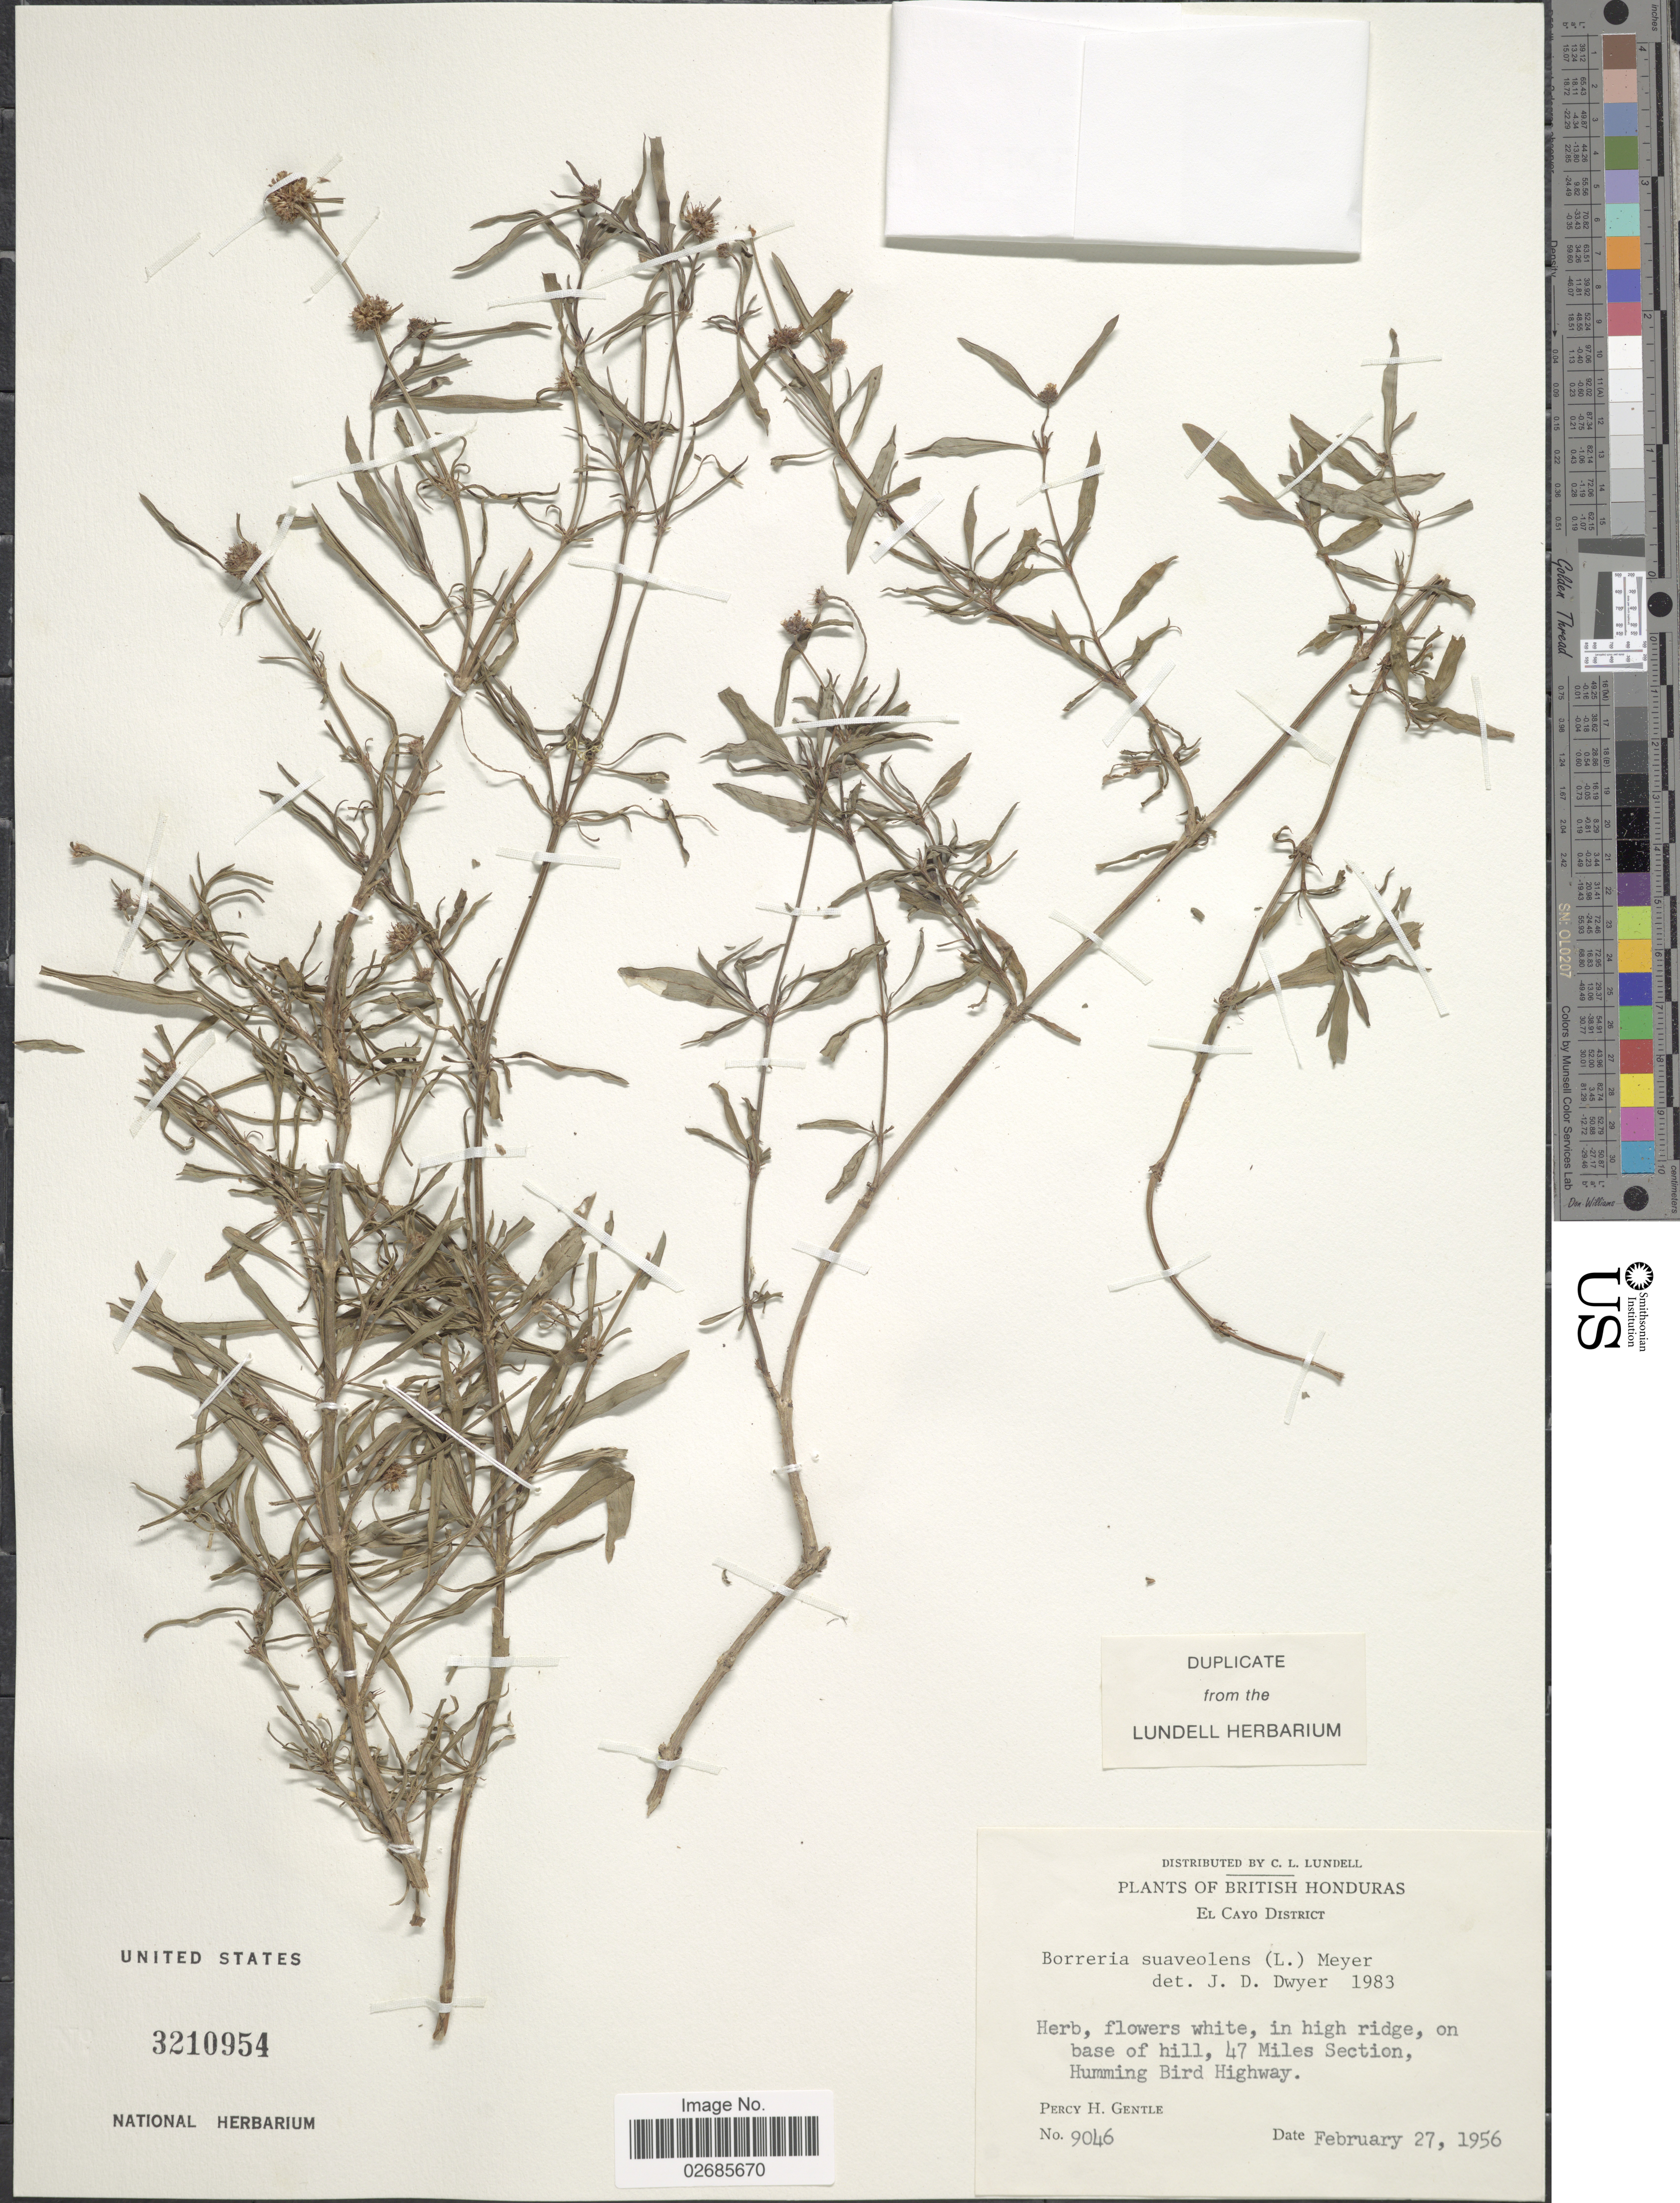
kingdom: Plantae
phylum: Tracheophyta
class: Magnoliopsida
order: Gentianales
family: Rubiaceae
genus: Borreria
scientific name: Borreria suaveolens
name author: G. Mey.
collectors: P. H. Gentle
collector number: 9046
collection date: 1956-02-27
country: Belize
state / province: Cayo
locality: British Honduras, El Cayo District, High ridge, base of hill, 47 Miles Section, Humming Bird Highway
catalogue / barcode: US 3210954